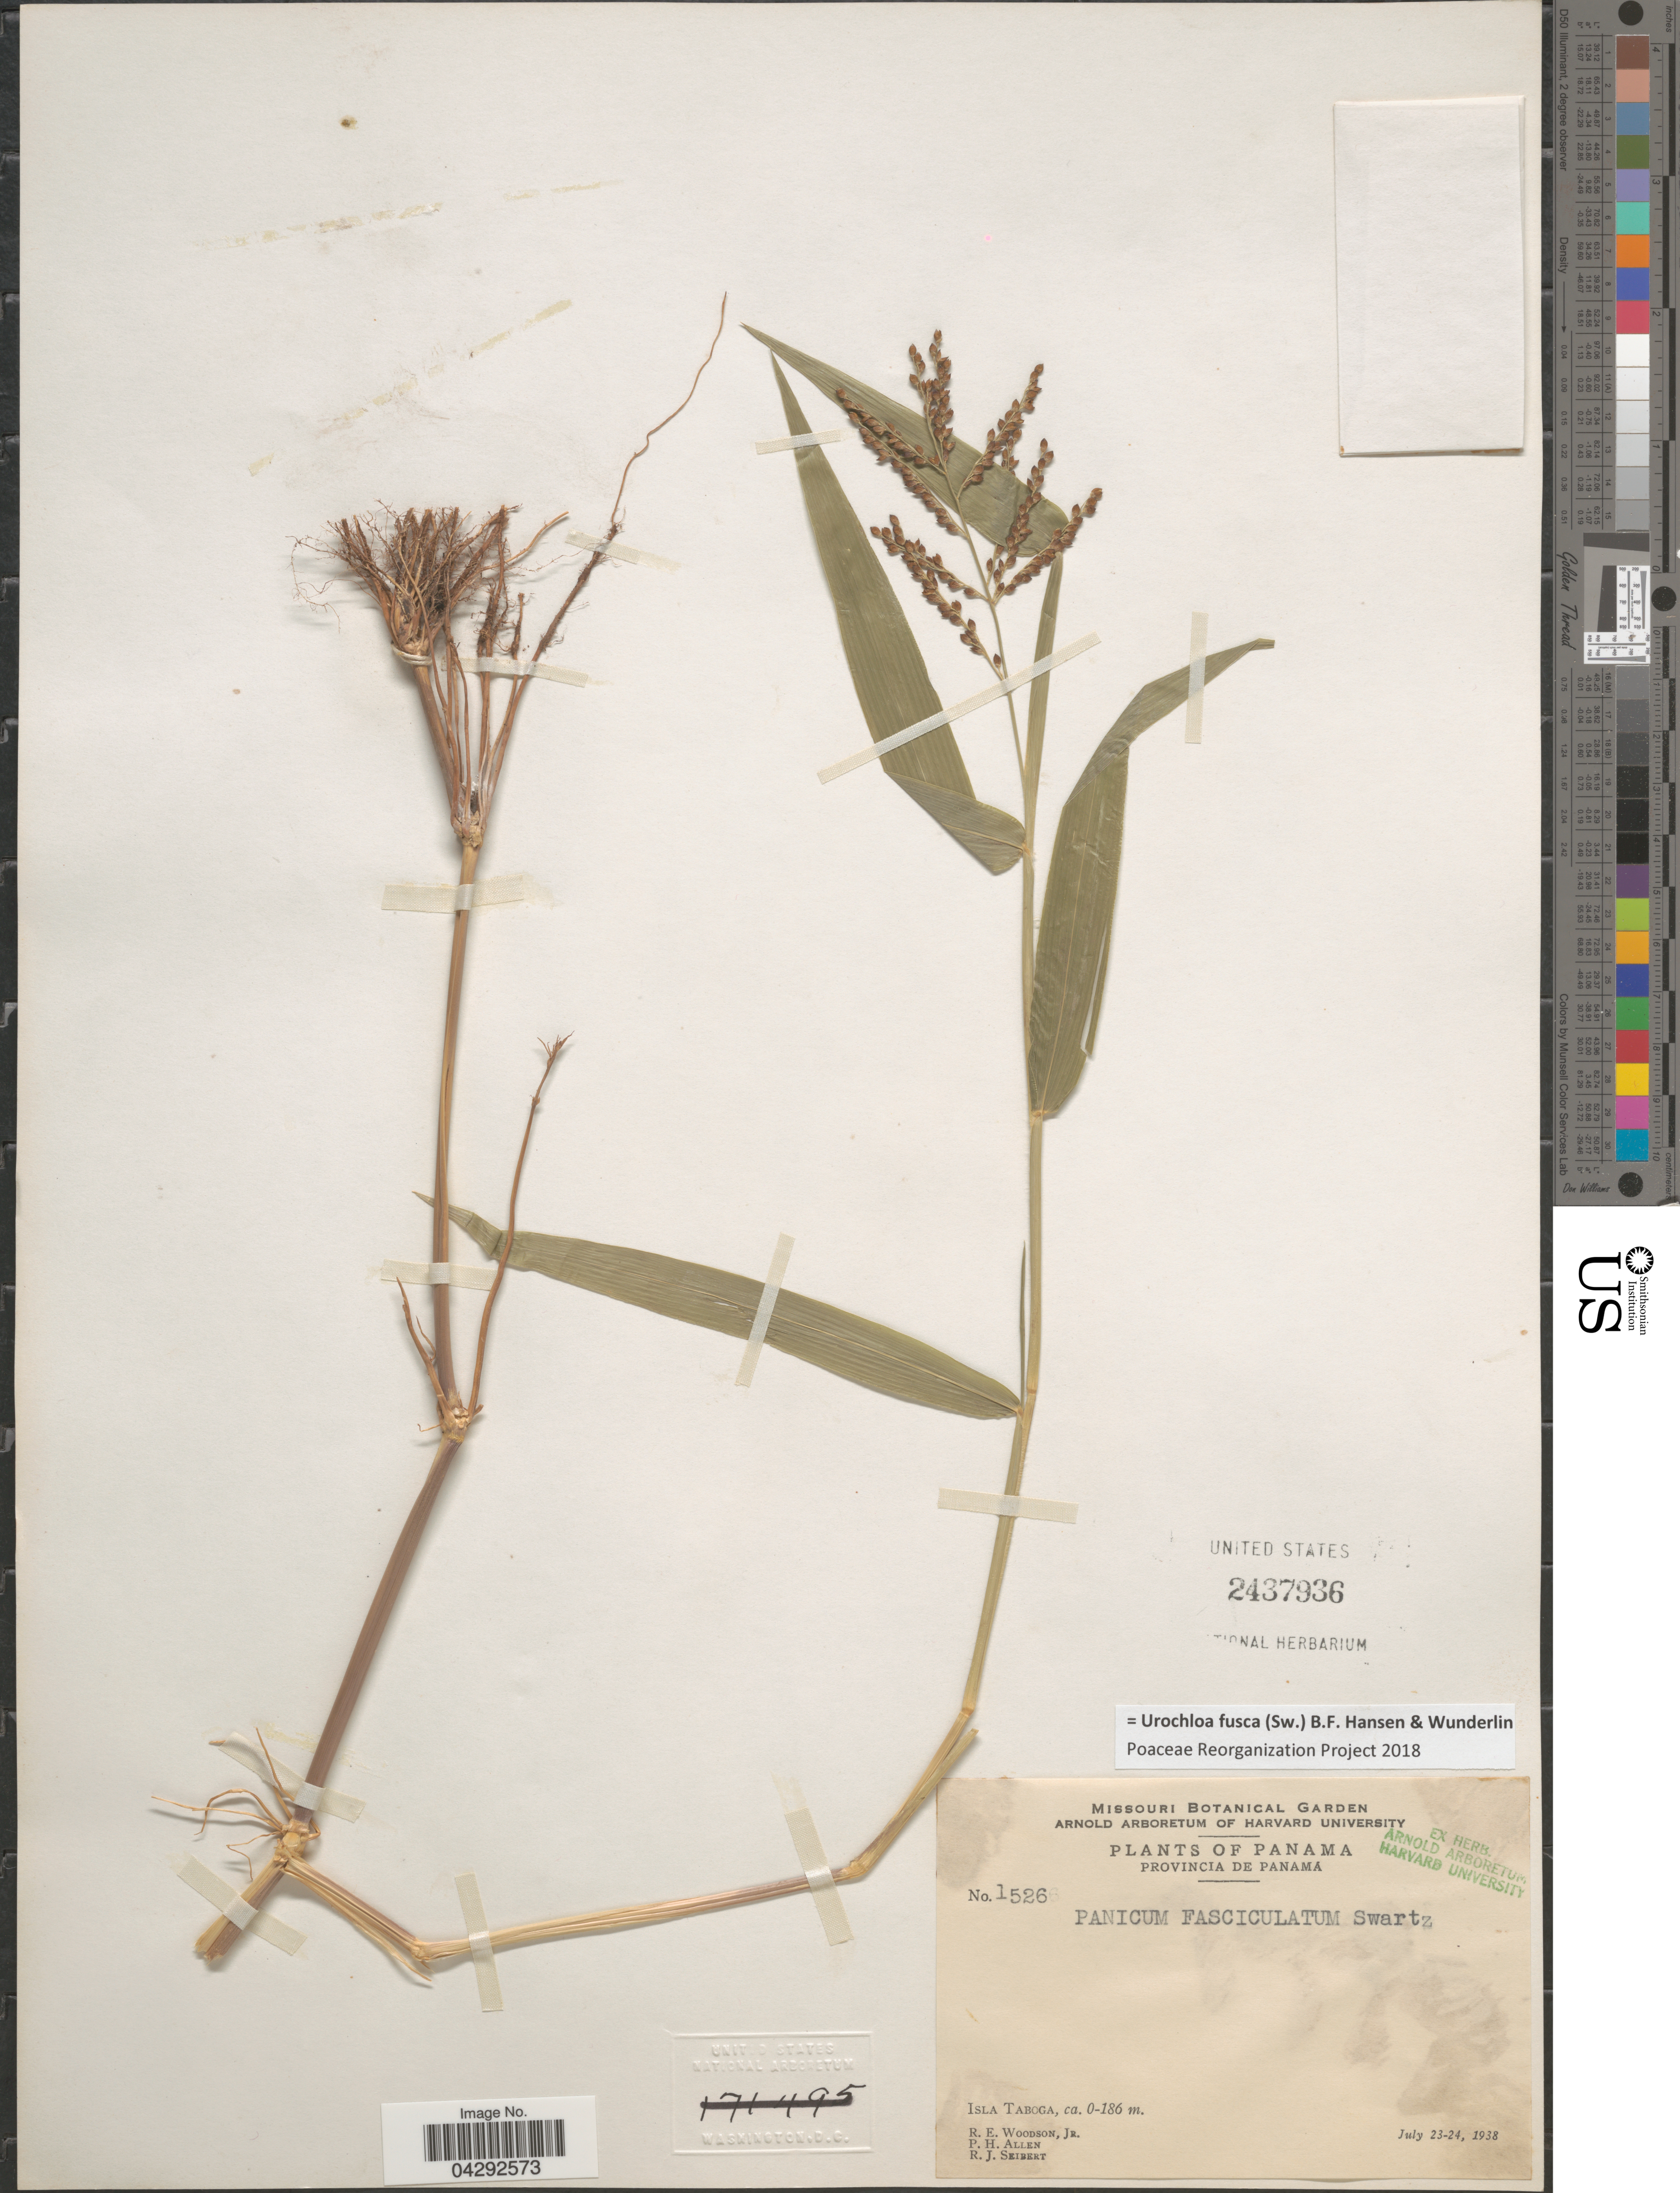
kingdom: Plantae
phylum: Tracheophyta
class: Liliopsida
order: Poales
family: Poaceae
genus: Urochloa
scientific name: Urochloa fusca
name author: (Sw.) B.F. Hansen & Wunderlin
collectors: R. E. Woodson, P. H. Allen & R. J. Seibert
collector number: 1526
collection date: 1938-07-23/1938-07-24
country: Panama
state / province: Panamá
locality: Isla Taboga.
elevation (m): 0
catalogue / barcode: US 2437936